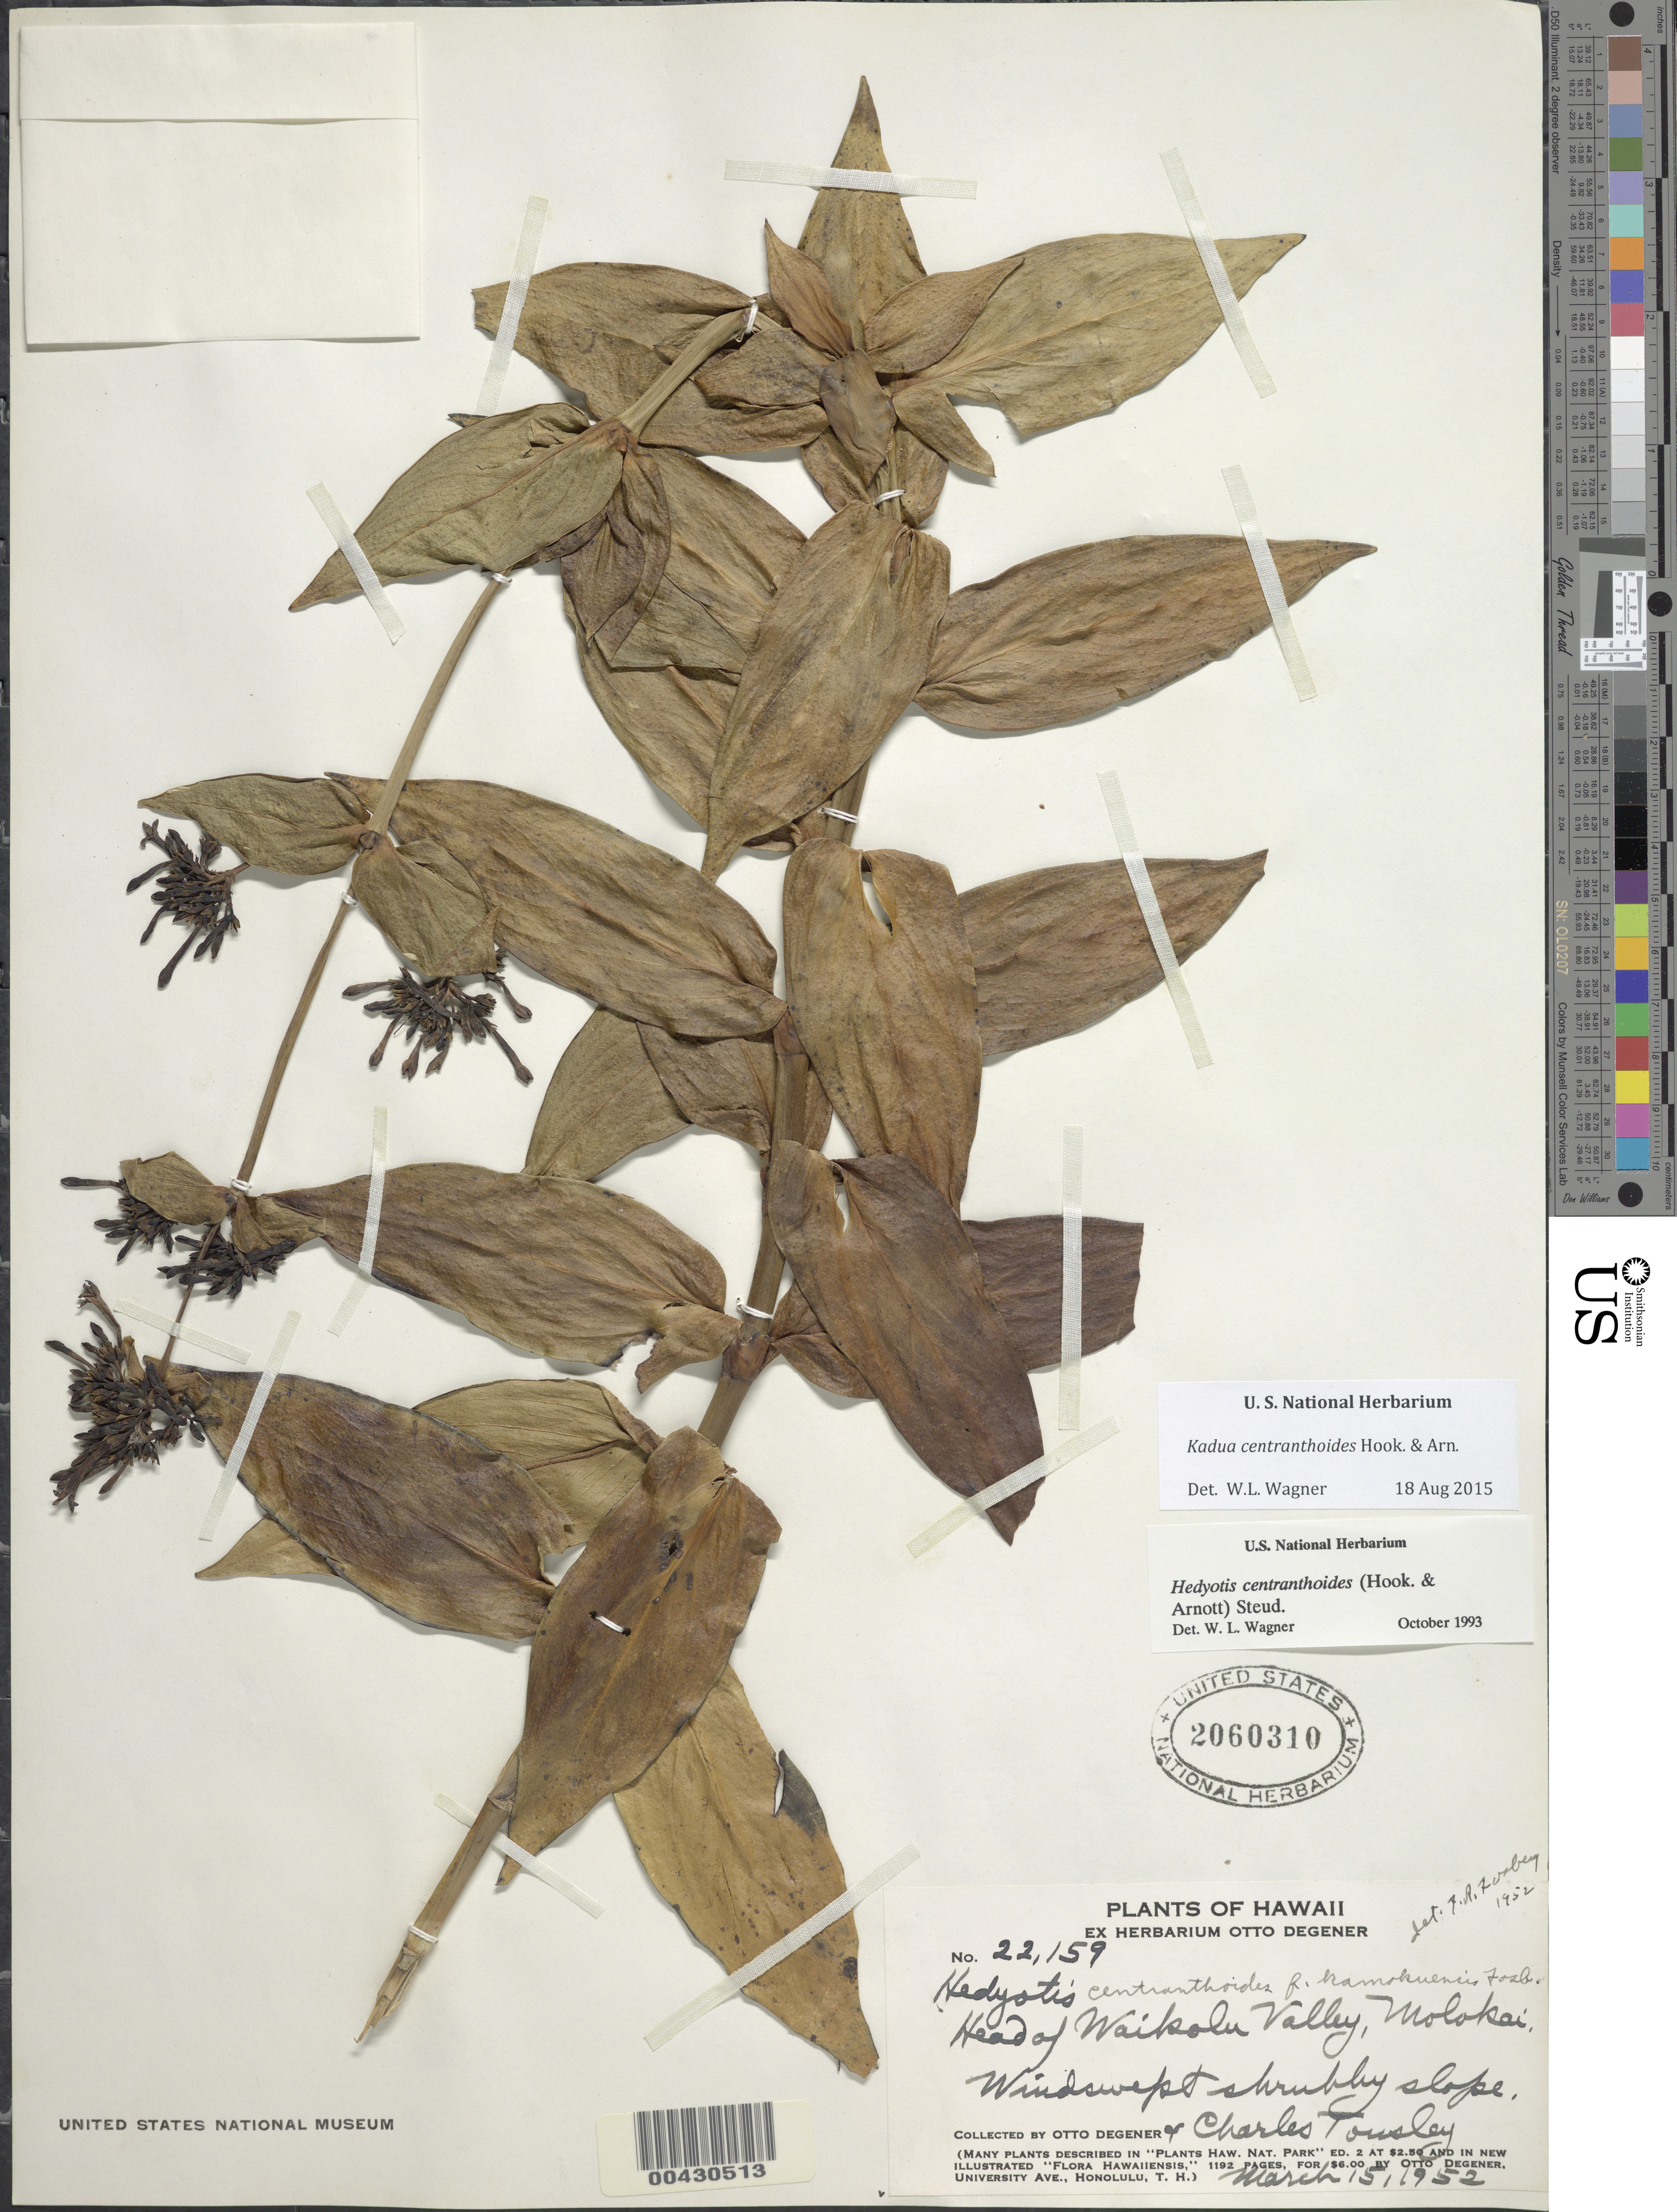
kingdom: Plantae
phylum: Tracheophyta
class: Magnoliopsida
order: Gentianales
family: Rubiaceae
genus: Kadua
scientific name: Kadua centranthoides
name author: Hook. & Arn.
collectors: O. Degener & C. Tonsley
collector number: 22159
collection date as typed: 15 Mar 1952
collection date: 1952-03-15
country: United States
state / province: Hawaii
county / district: Maui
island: Moloka'i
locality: Head of Waikolu Valley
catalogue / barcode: US 2060310